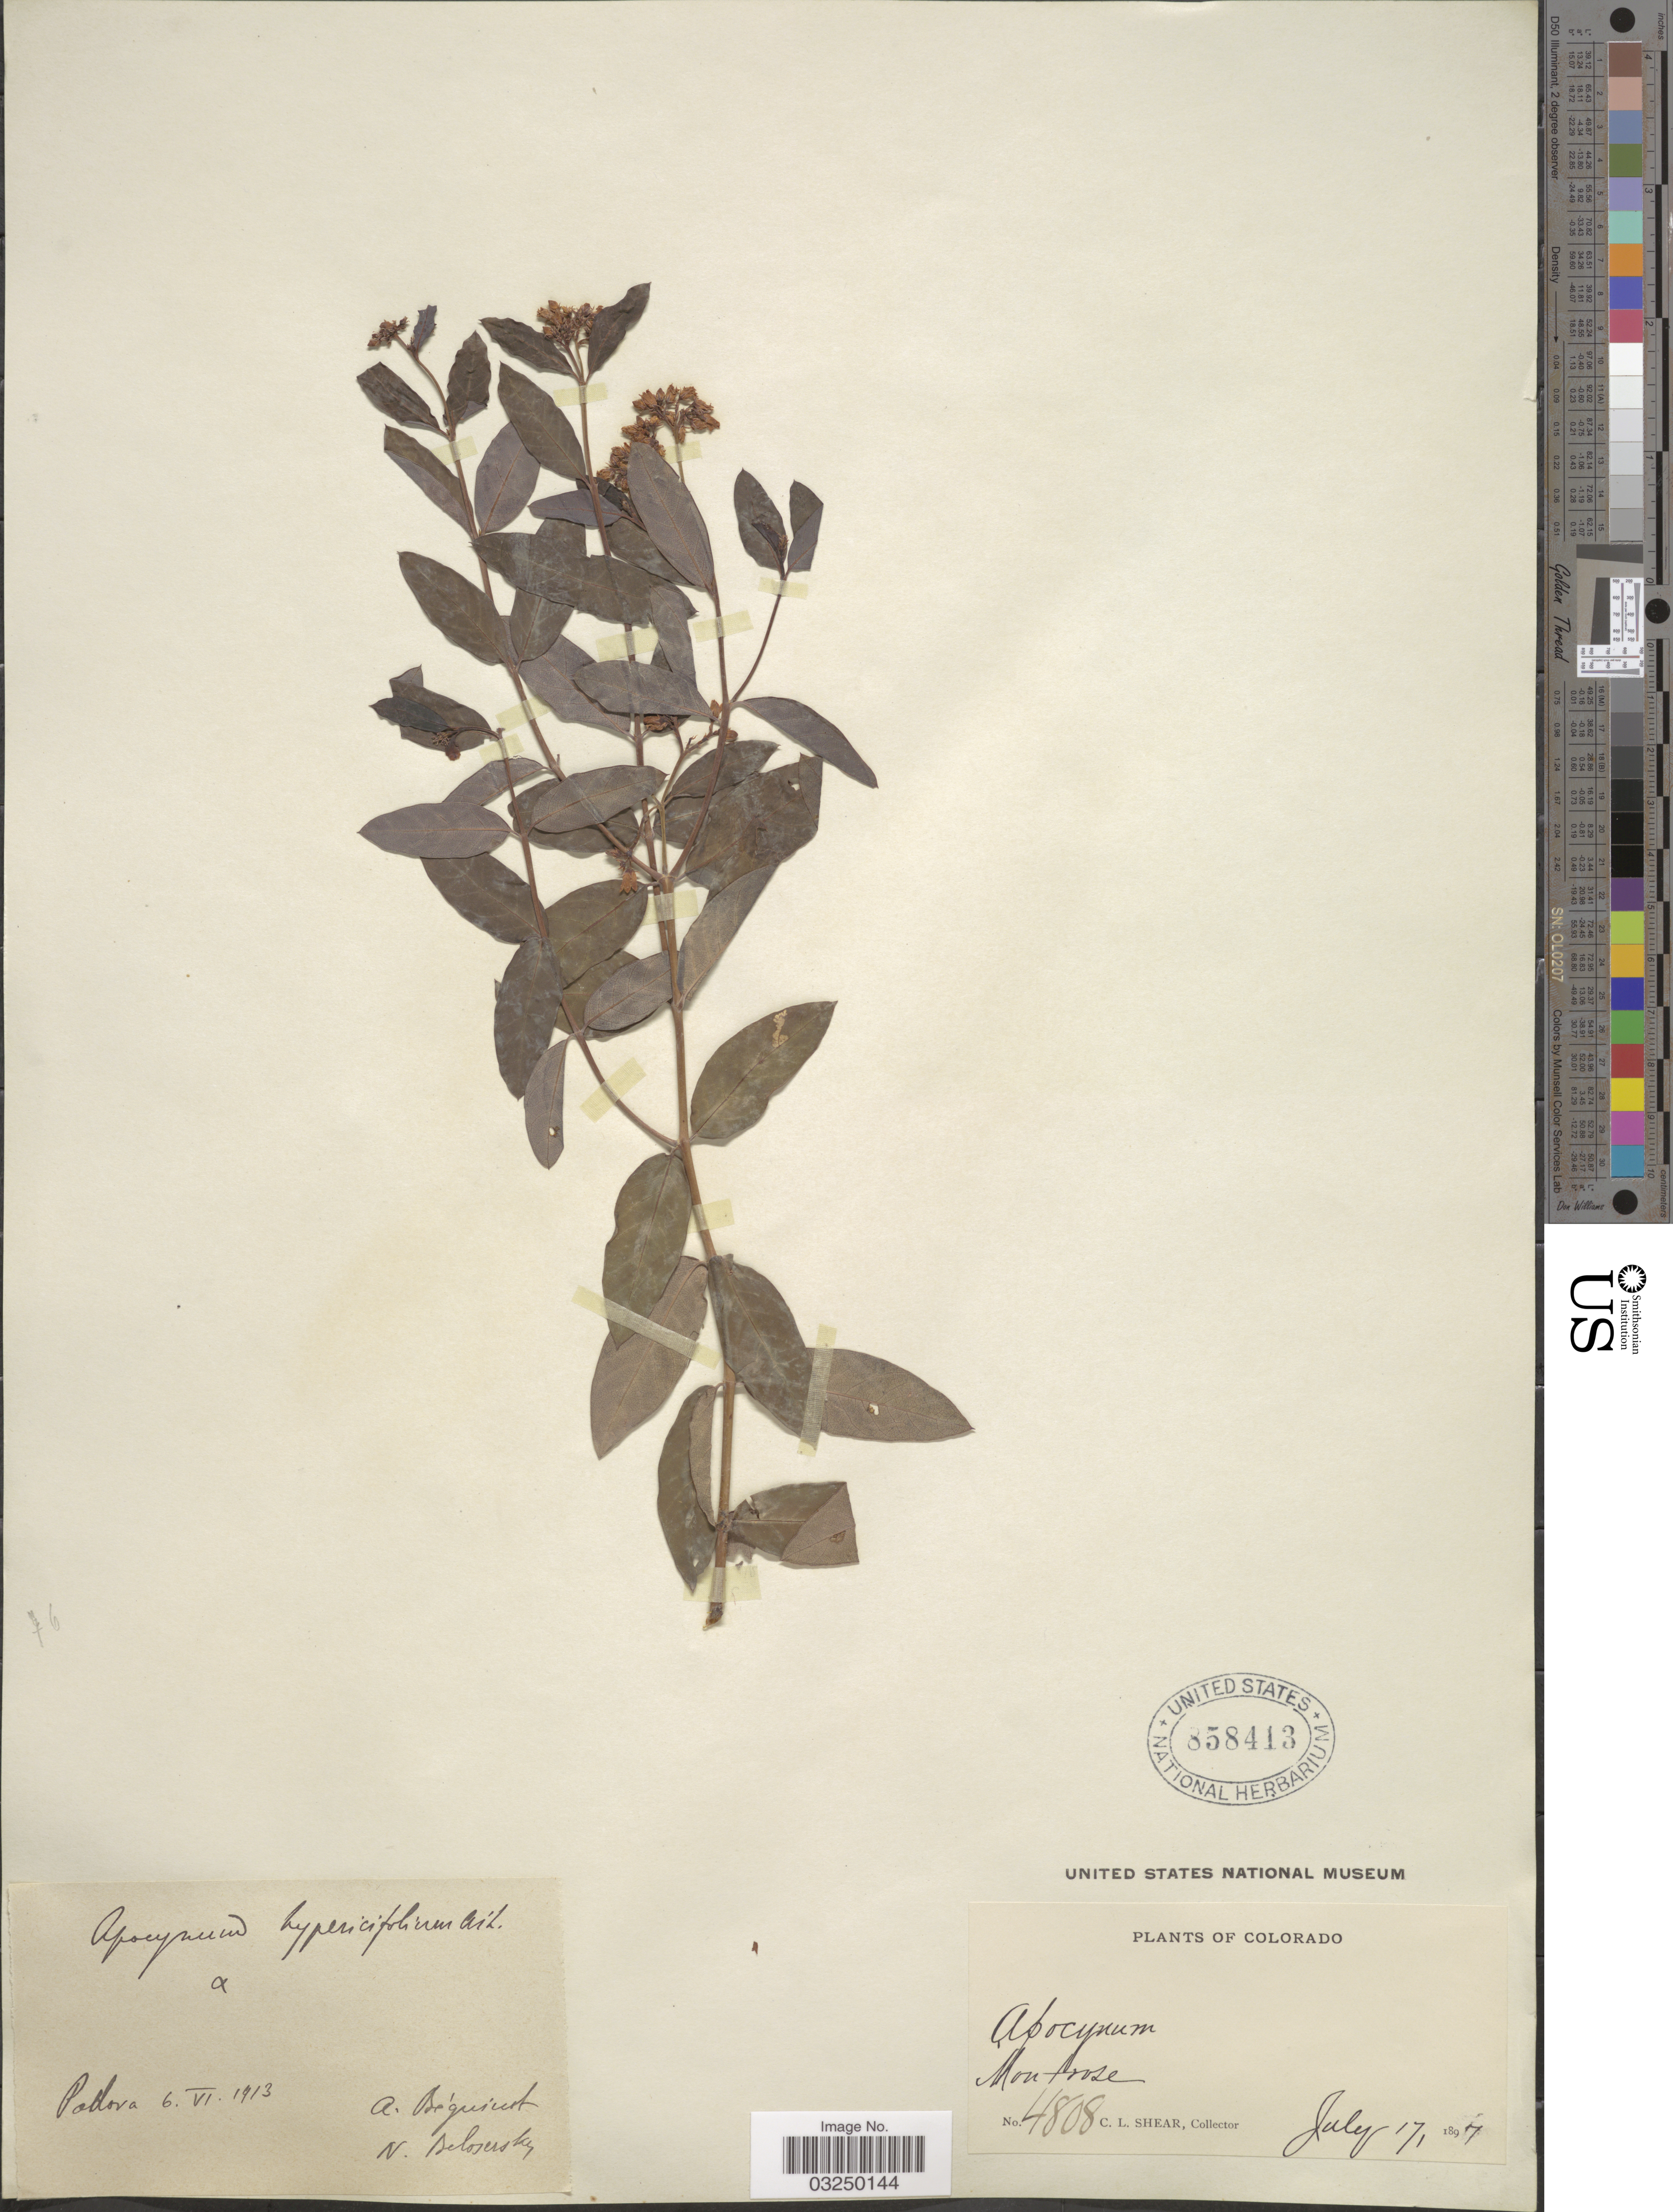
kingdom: Plantae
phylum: Tracheophyta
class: Magnoliopsida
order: Gentianales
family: Apocynaceae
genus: Apocynum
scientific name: Apocynum sibiricum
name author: Jacq.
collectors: C. L. Shear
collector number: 4808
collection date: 1897-07-17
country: United States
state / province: Colorado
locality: Montrose.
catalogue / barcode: US 858413